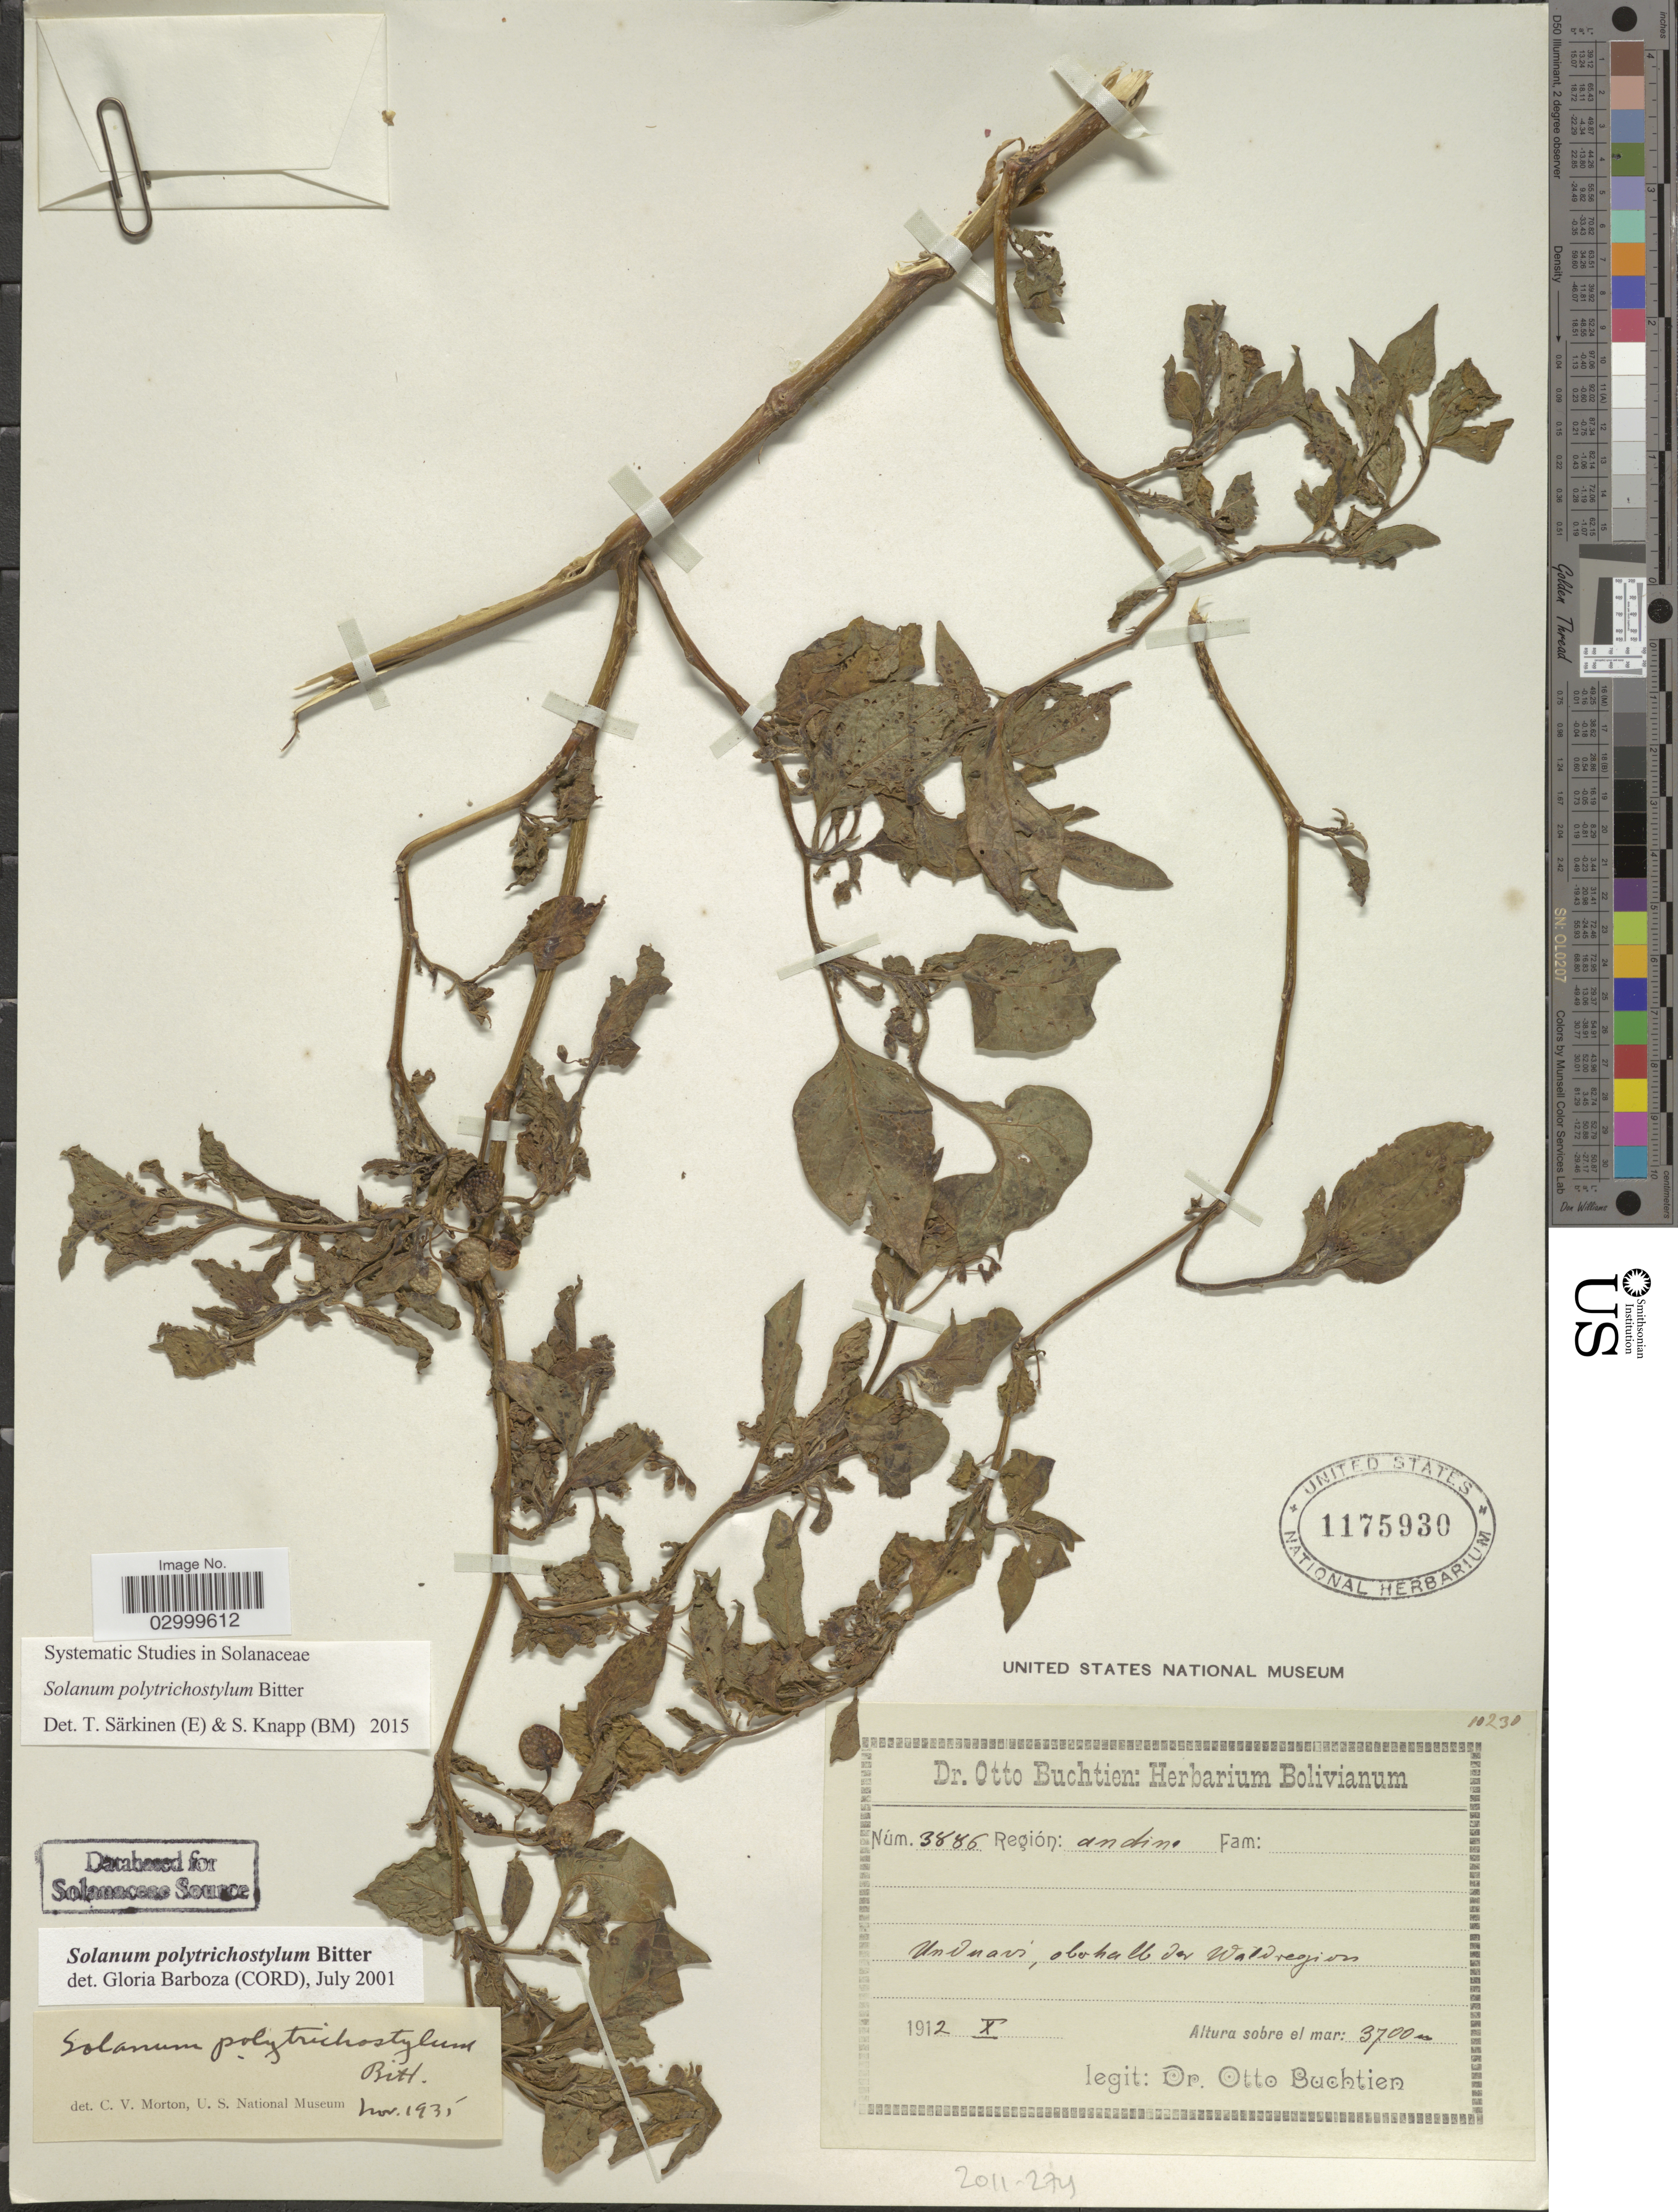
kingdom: Plantae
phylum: Tracheophyta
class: Magnoliopsida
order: Solanales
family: Solanaceae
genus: Solanum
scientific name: Solanum polytrichostylum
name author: Bitter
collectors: O. Buchtien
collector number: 3886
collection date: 1912-10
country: Bolivia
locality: Región: andina, Unduavi, oberhalb der Wald region.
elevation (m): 3700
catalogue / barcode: US 1175930